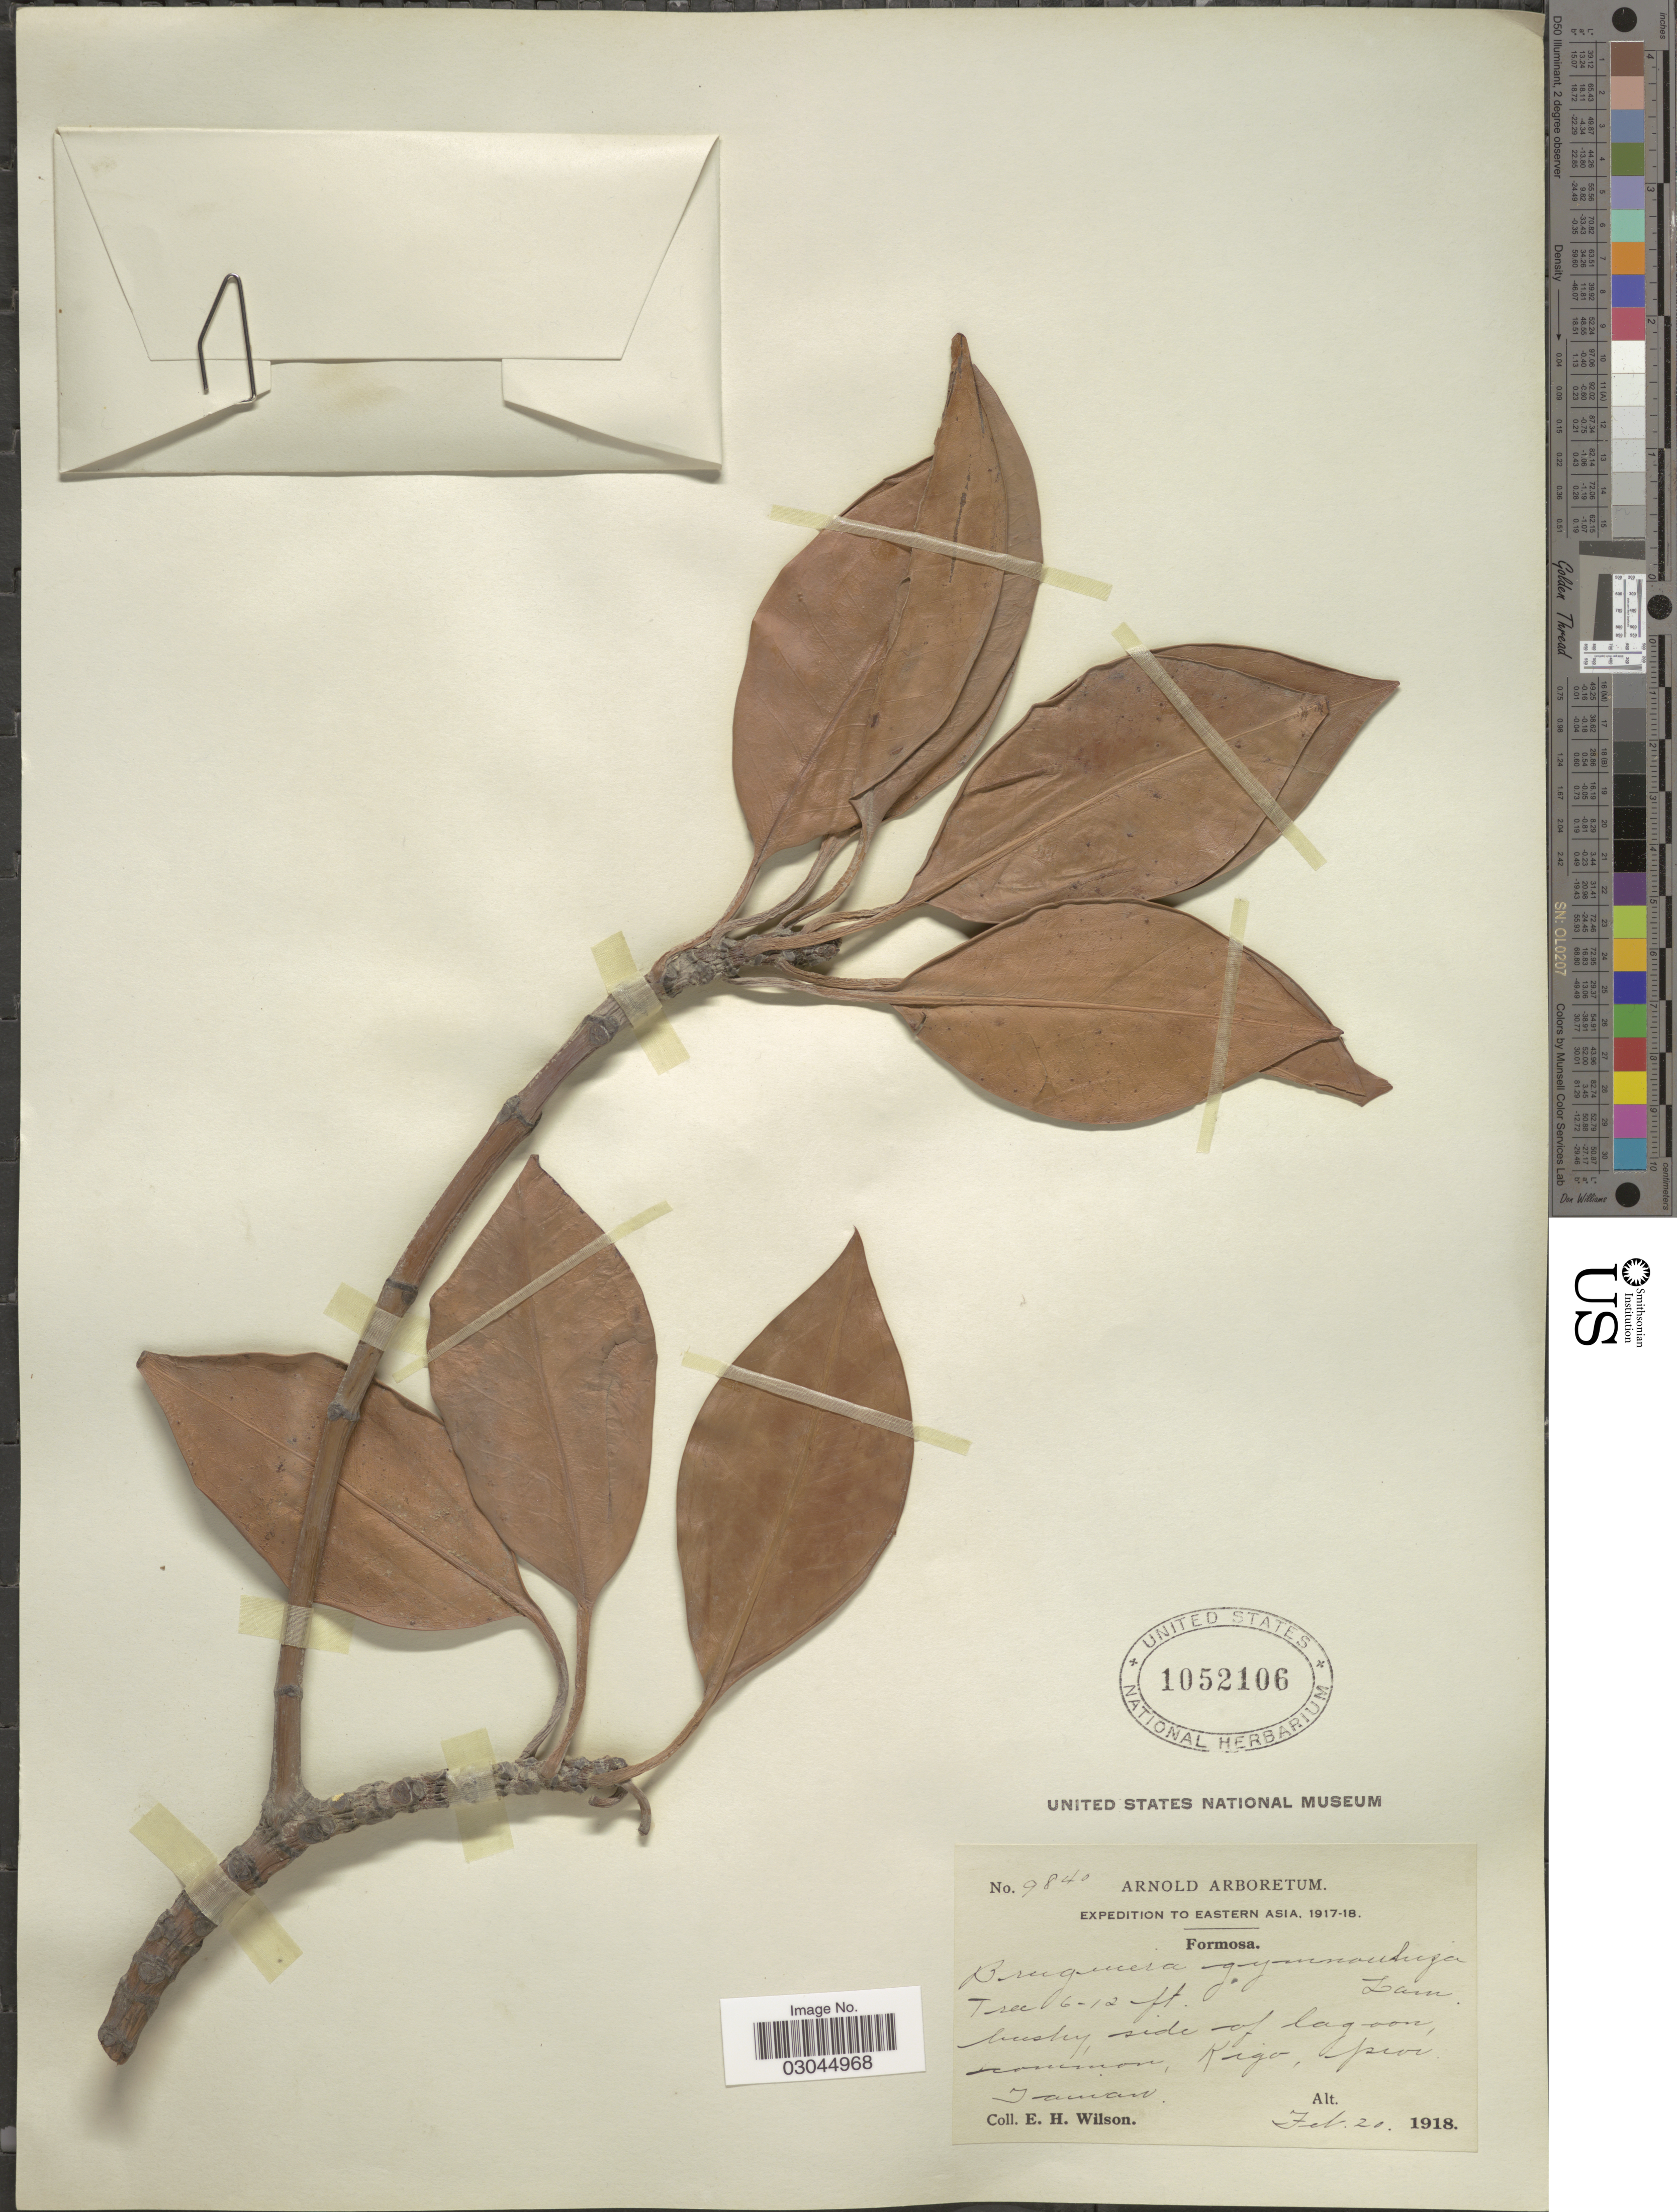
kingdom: Plantae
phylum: Tracheophyta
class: Magnoliopsida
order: Malpighiales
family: Rhizophoraceae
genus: Bruguiera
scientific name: Bruguiera gymnorhiza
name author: (L.) Savigny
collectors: E. Wilson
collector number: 9840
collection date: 1918-02-21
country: Taiwan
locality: Eastern Asia, Formosa, bushy side of lagoon, common, Kagi, prov. Taiwan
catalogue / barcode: US 1052106